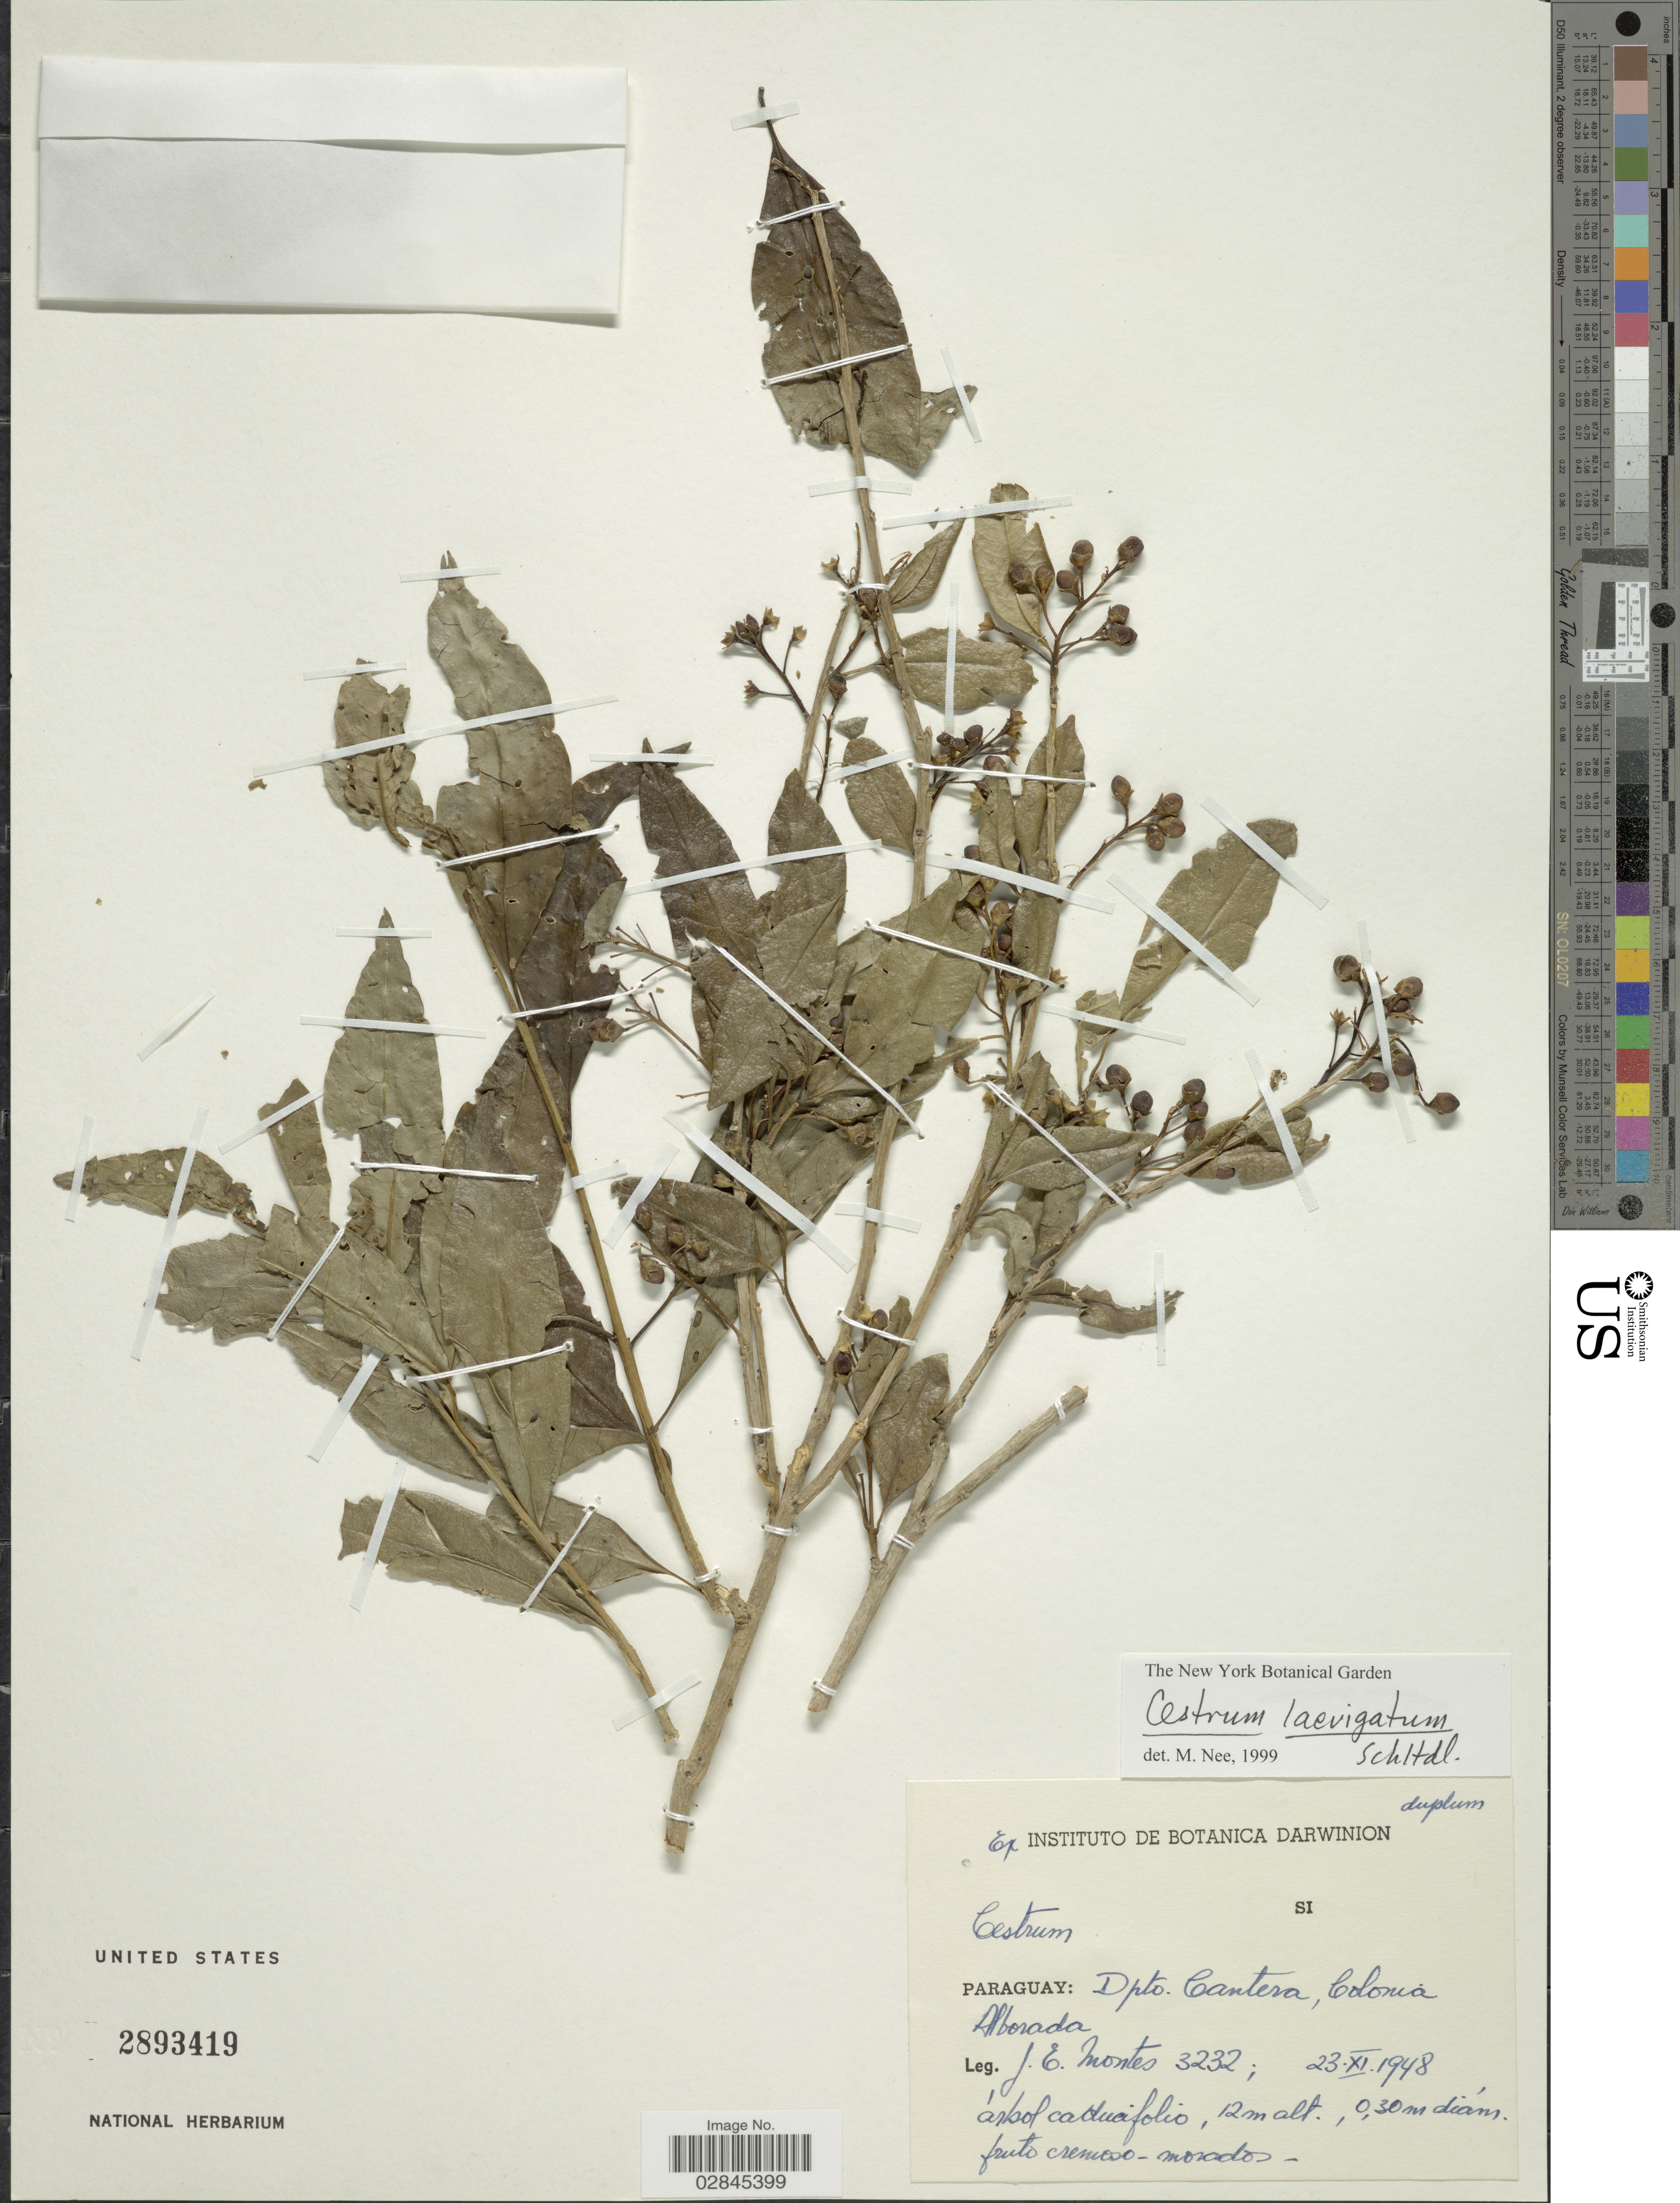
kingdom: Plantae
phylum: Tracheophyta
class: Magnoliopsida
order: Solanales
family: Solanaceae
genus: Cestrum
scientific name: Cestrum laevigatum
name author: Schltdl.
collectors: J. E. Montes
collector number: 3232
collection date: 1948-11-23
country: Paraguay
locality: Dpto. Cantera, Colonia Alborada.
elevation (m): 12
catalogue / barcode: US 2893419